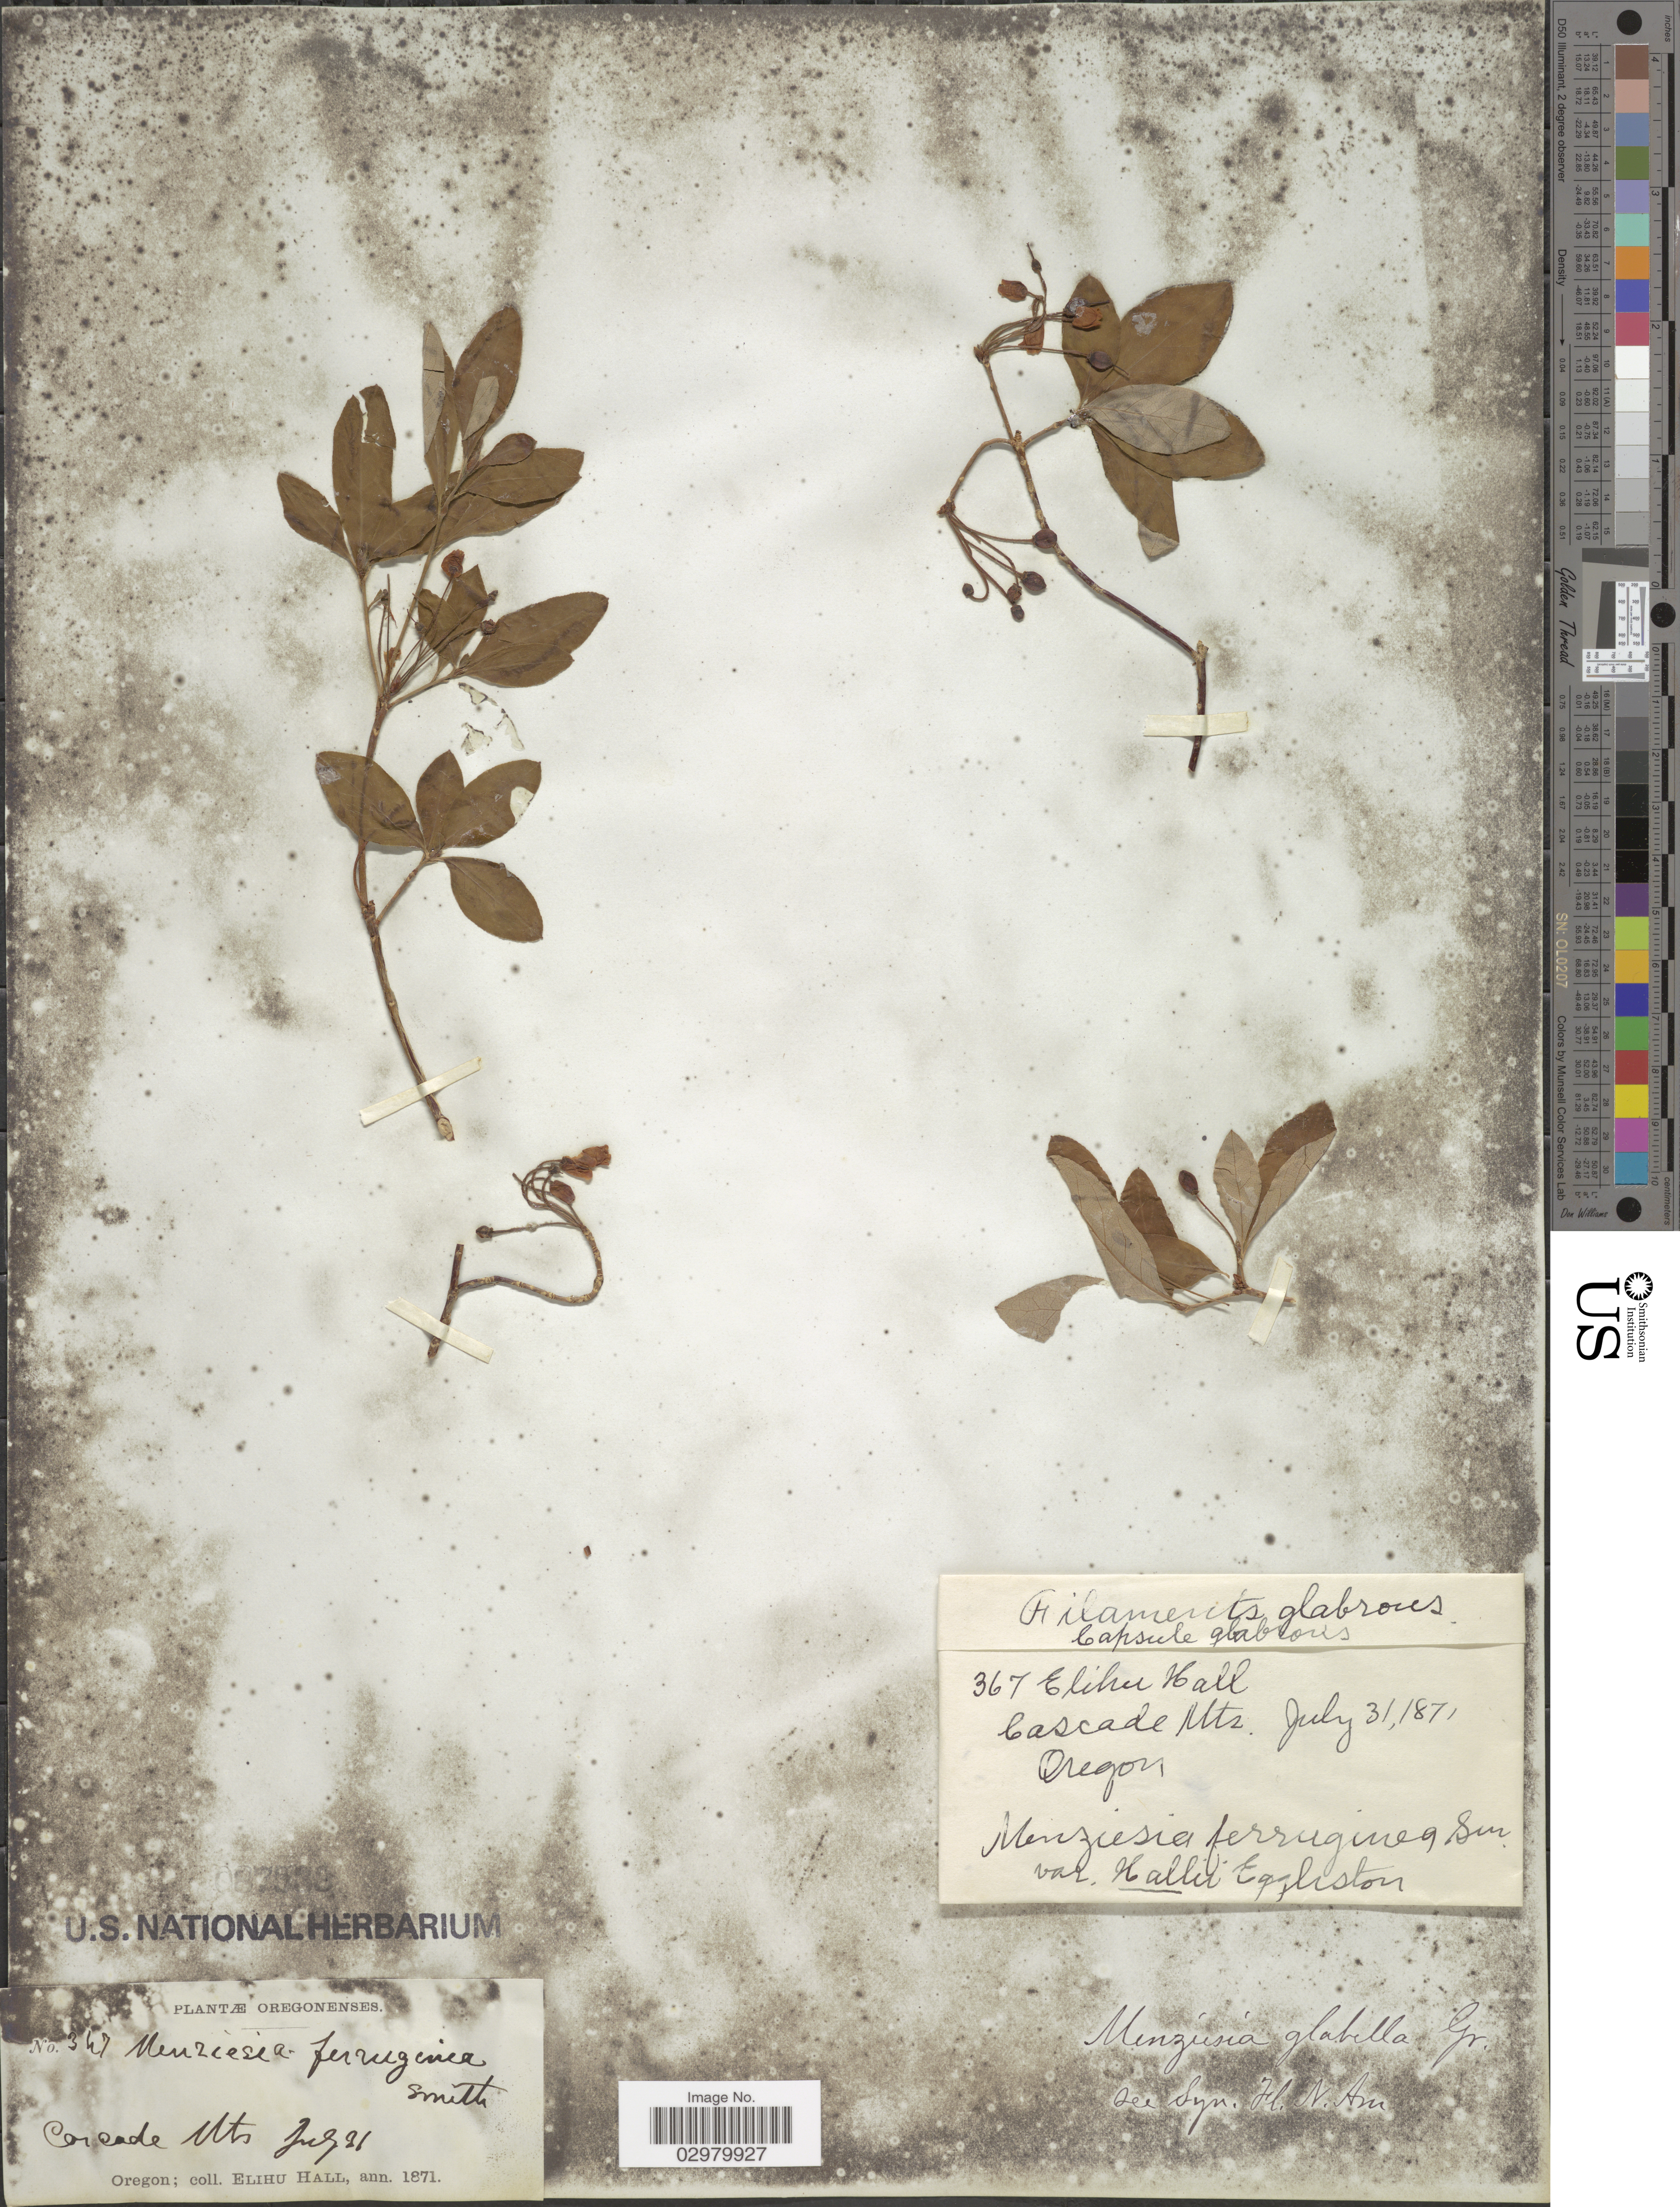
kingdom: Plantae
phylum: Tracheophyta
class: Magnoliopsida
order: Ericales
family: Ericaceae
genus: Menziesia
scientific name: Menziesia ferruginea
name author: Sm.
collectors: E. Hall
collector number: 347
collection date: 1871-07-31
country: United States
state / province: Oregon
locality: Cascade Mts.